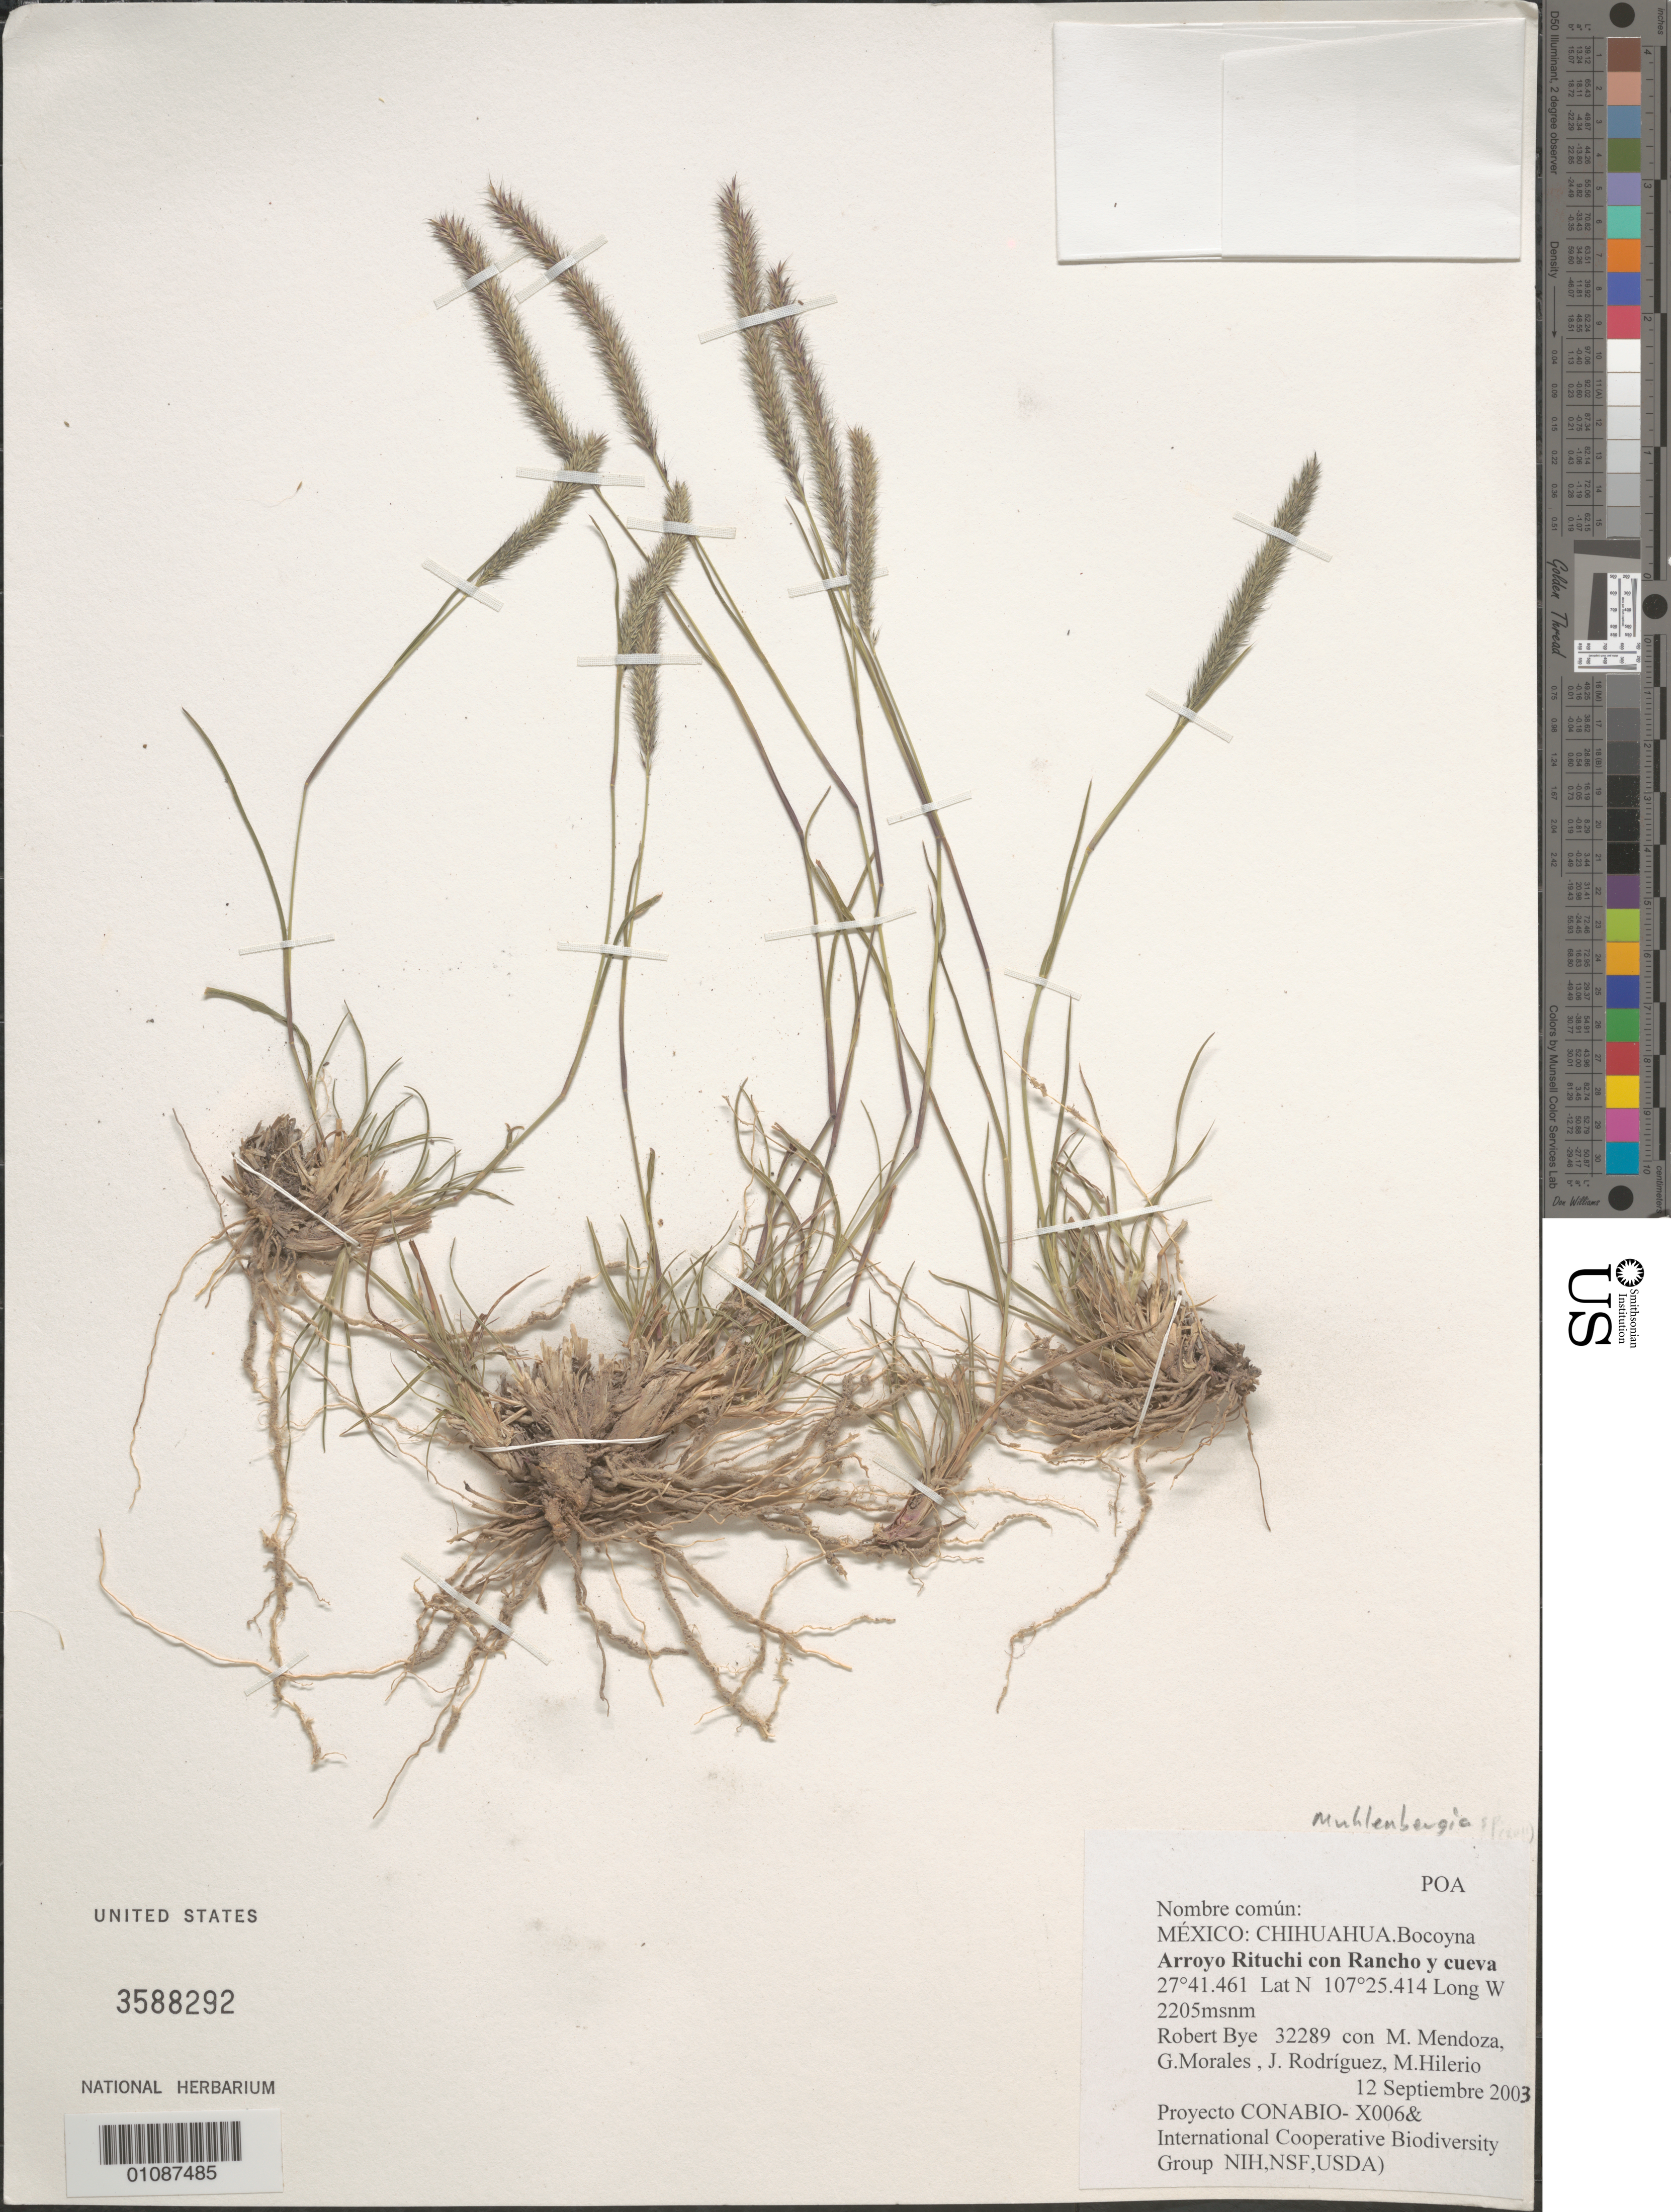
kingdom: Plantae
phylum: Tracheophyta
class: Liliopsida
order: Poales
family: Poaceae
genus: Muhlenbergia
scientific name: Muhlenbergia sp.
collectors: R. A. Bye, M. Mendoza Garcia, G. Morales, J. Rodríguez & M. Hilerio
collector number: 32289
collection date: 2003-09-12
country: Mexico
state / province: Chihuahua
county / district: Bocoyna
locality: Arooyo Rituchi con Rancho y cueva.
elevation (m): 2205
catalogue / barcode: US 3588292